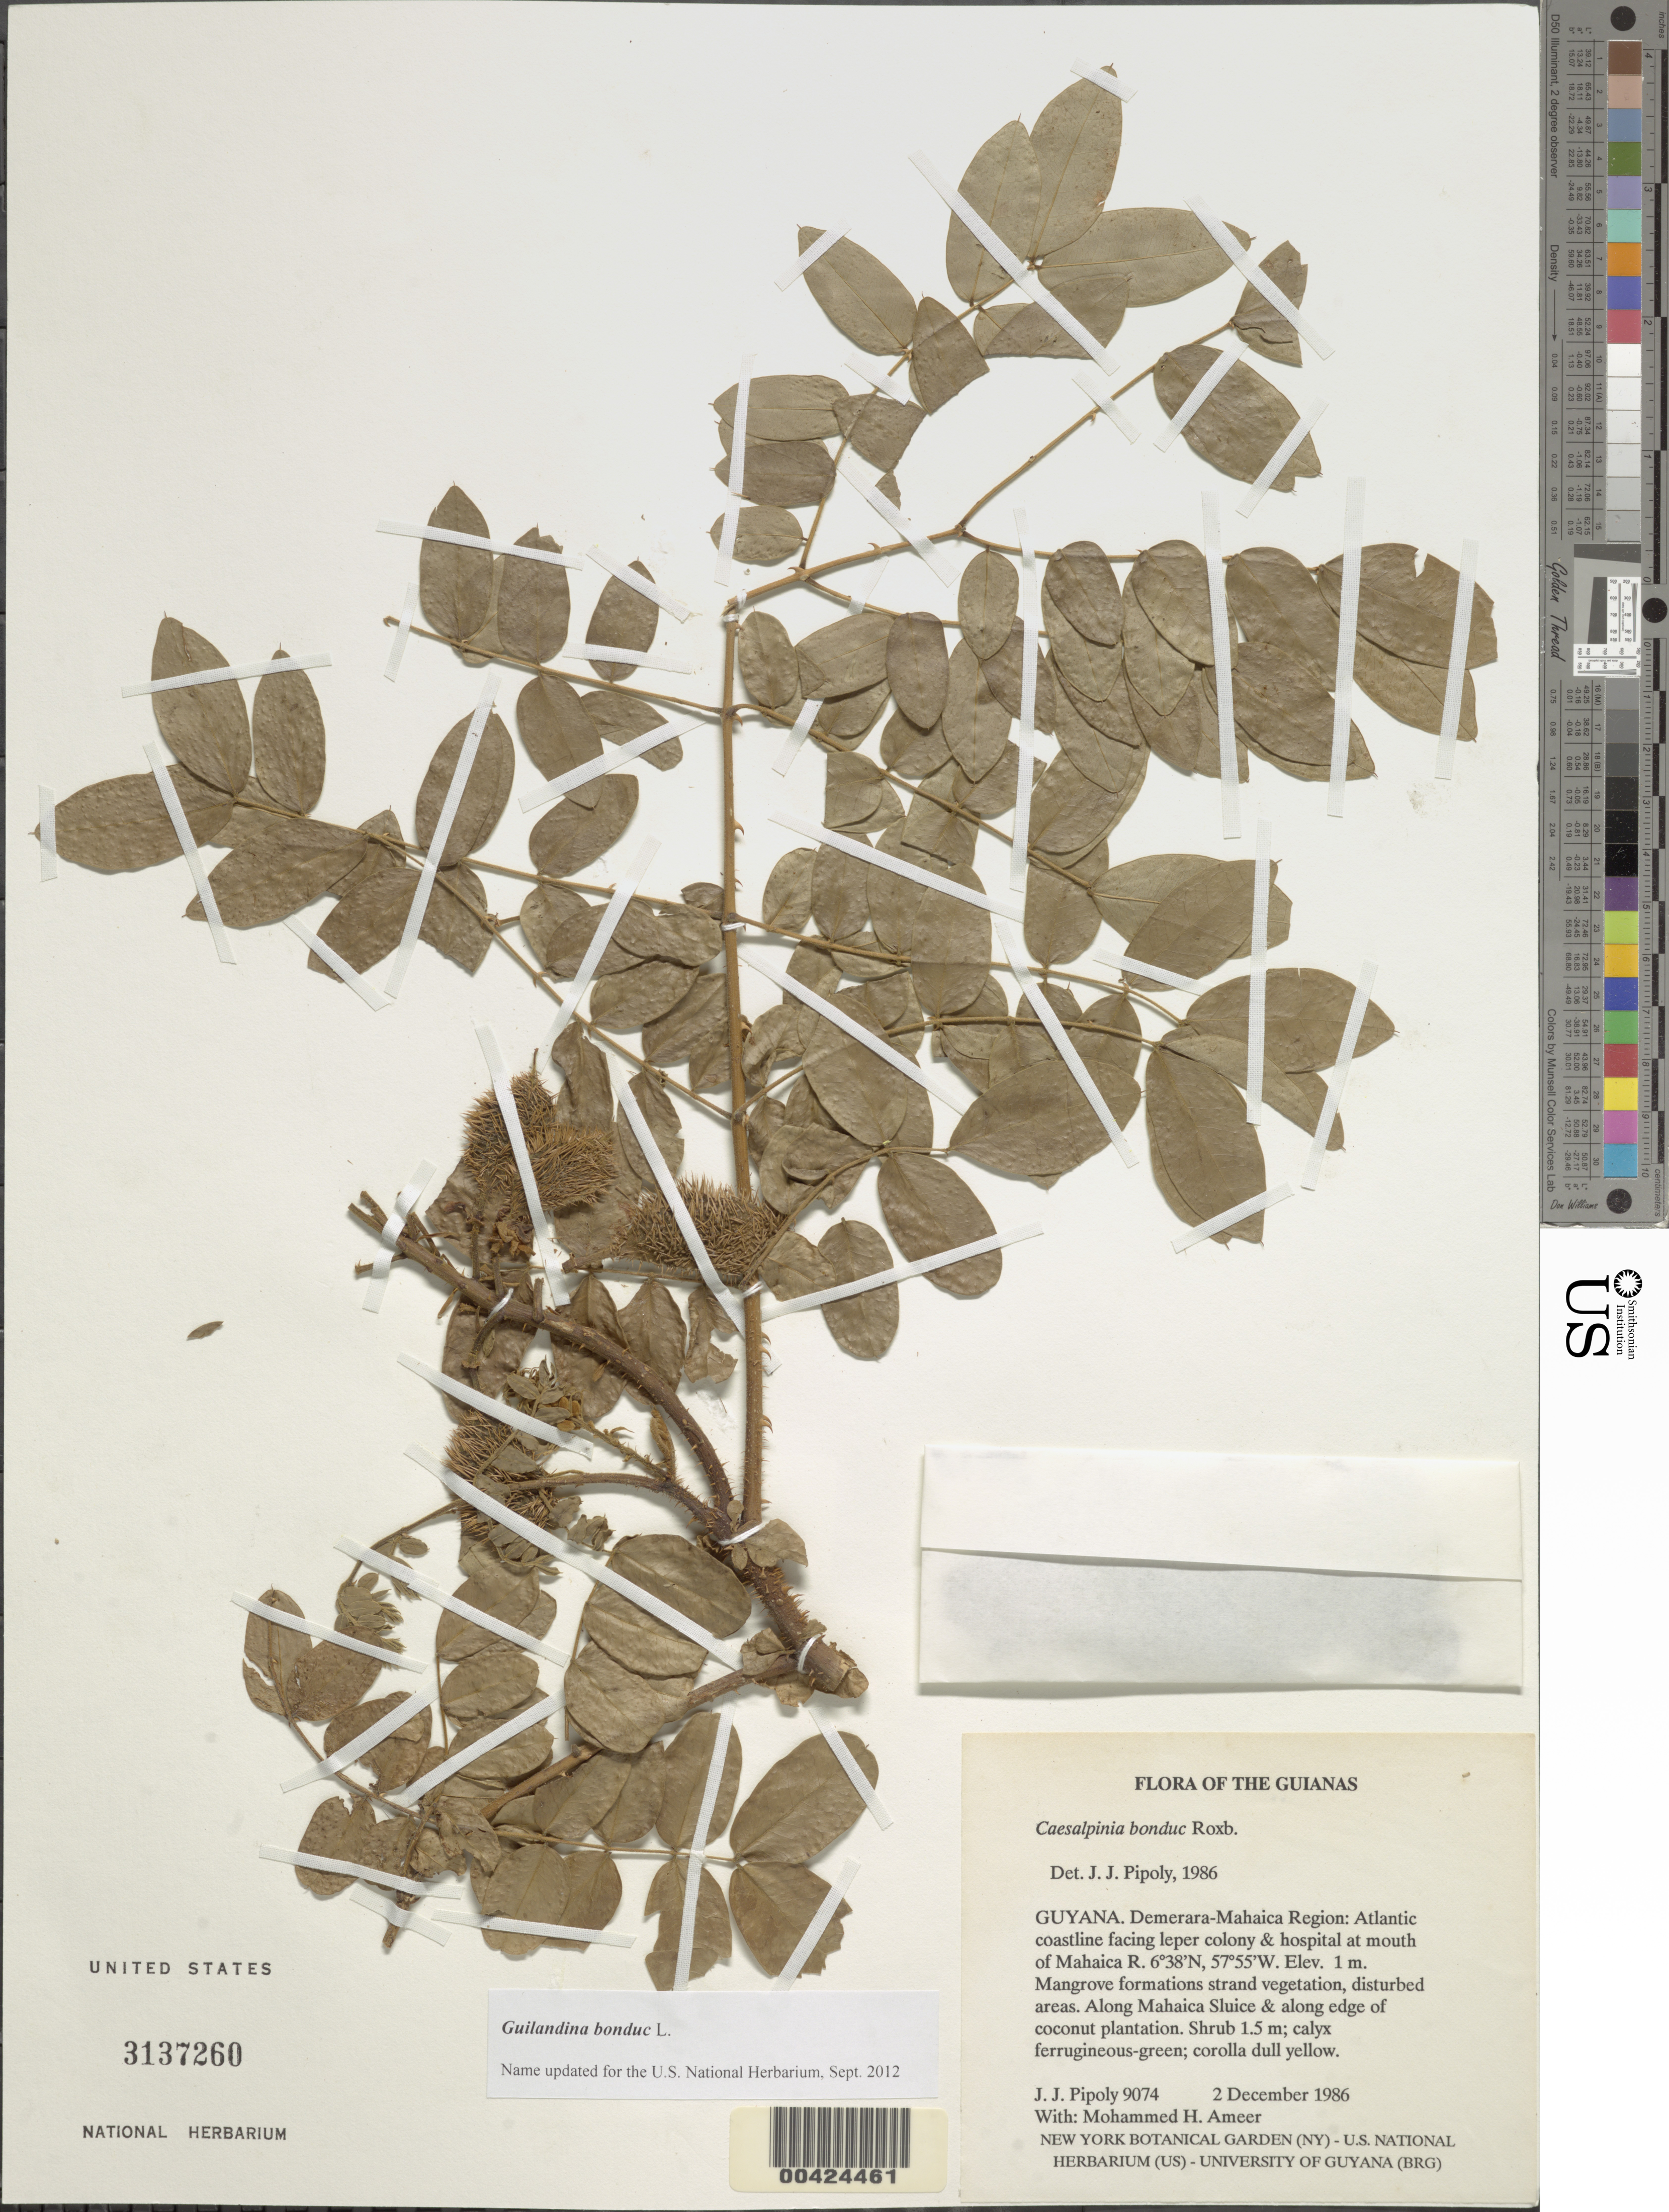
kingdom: Plantae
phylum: Tracheophyta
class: Magnoliopsida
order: Fabales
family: Fabaceae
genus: Guilandina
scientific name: Guilandina bonduc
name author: L.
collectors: J. J. Pipoly & M. Ameer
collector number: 9074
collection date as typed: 02 Dec 1986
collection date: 1986-12-02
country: Guyana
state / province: Demerara-Mahaica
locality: Mahaica river, mouth of; atlantic coastline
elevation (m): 1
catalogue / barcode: US 3137260